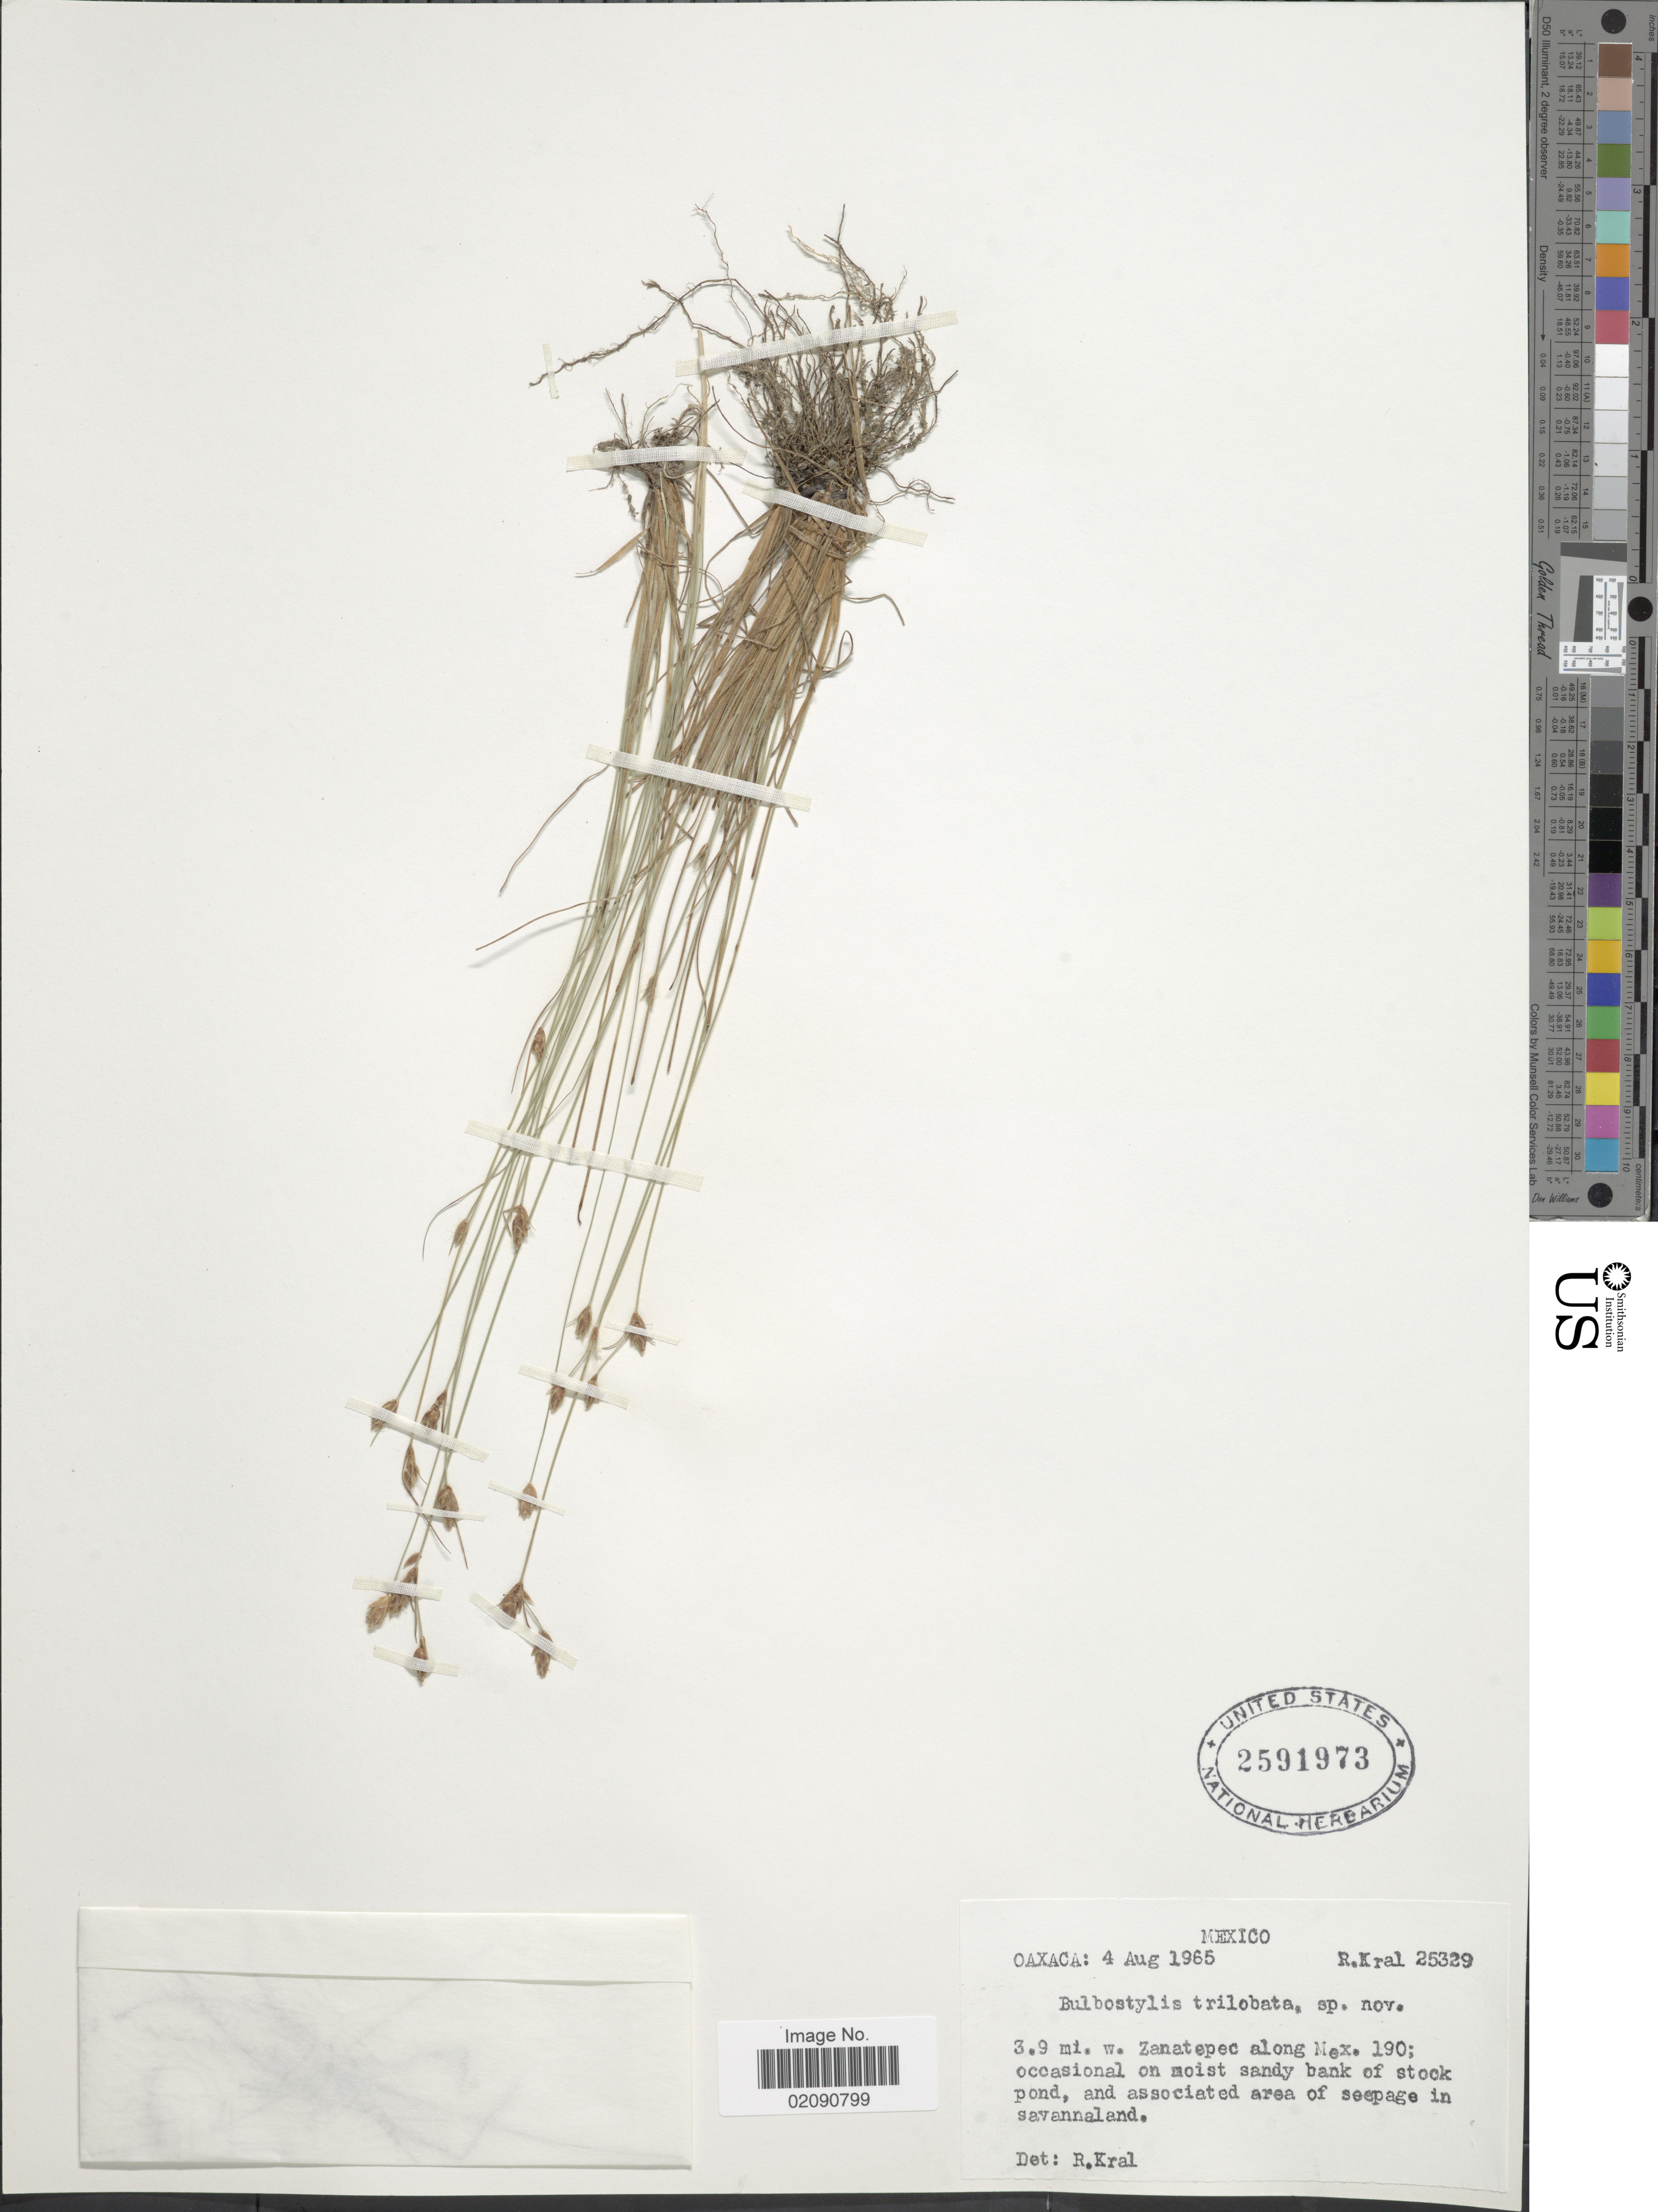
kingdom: Plantae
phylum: Tracheophyta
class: Liliopsida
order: Poales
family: Cyperaceae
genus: Bulbostylis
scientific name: Bulbostylis trilobata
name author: Kral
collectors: R. Kral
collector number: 25329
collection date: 1965-08-04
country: Mexico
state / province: Oaxaca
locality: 3.9 mi. w. Znatepec along Mex. 190; occasional on moist sandy bank of stock pond.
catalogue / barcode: US 2591973